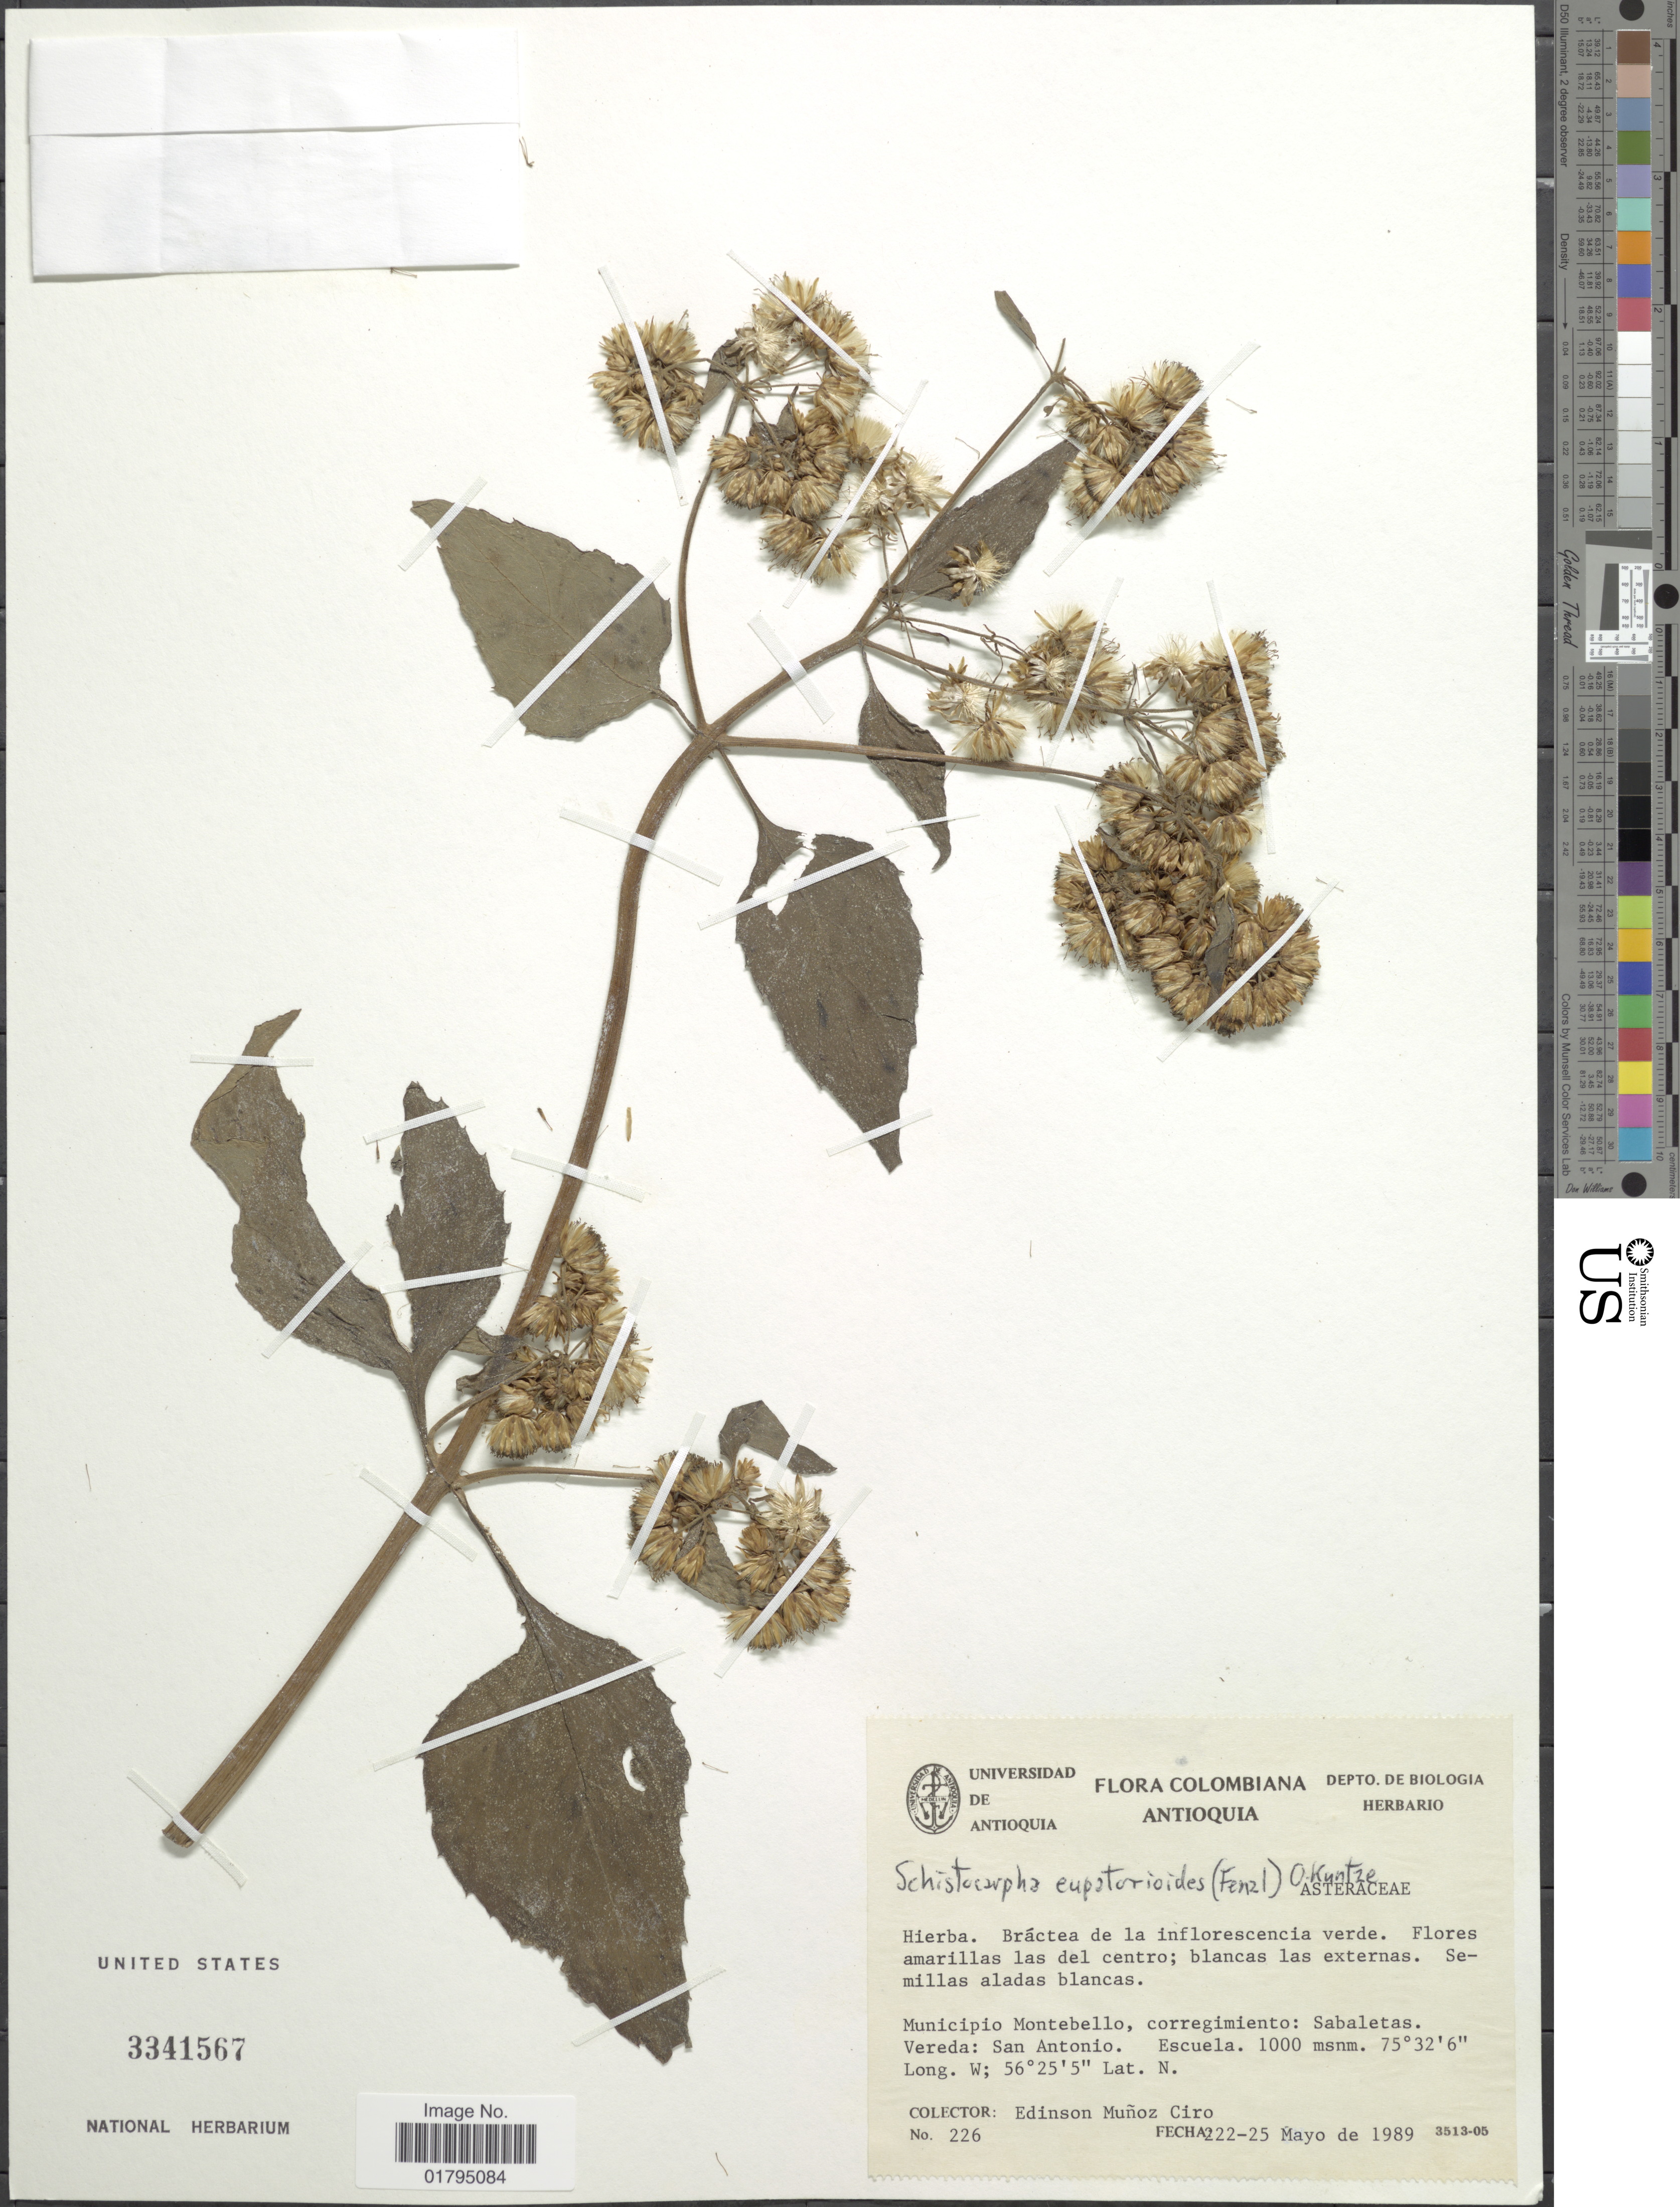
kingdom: Plantae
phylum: Tracheophyta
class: Magnoliopsida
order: Asterales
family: Asteraceae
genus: Schistocarpha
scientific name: Schistocarpha eupatorioides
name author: (Fenzl) Kuntze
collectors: E. Munoz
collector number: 226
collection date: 1989-05-22/1989-05-25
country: Colombia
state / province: Antioquia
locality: Antioquia. Municpio Montebello, corregimiento: Sabaletas, Vereda: San Antonio.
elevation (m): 1000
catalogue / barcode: US 3341567